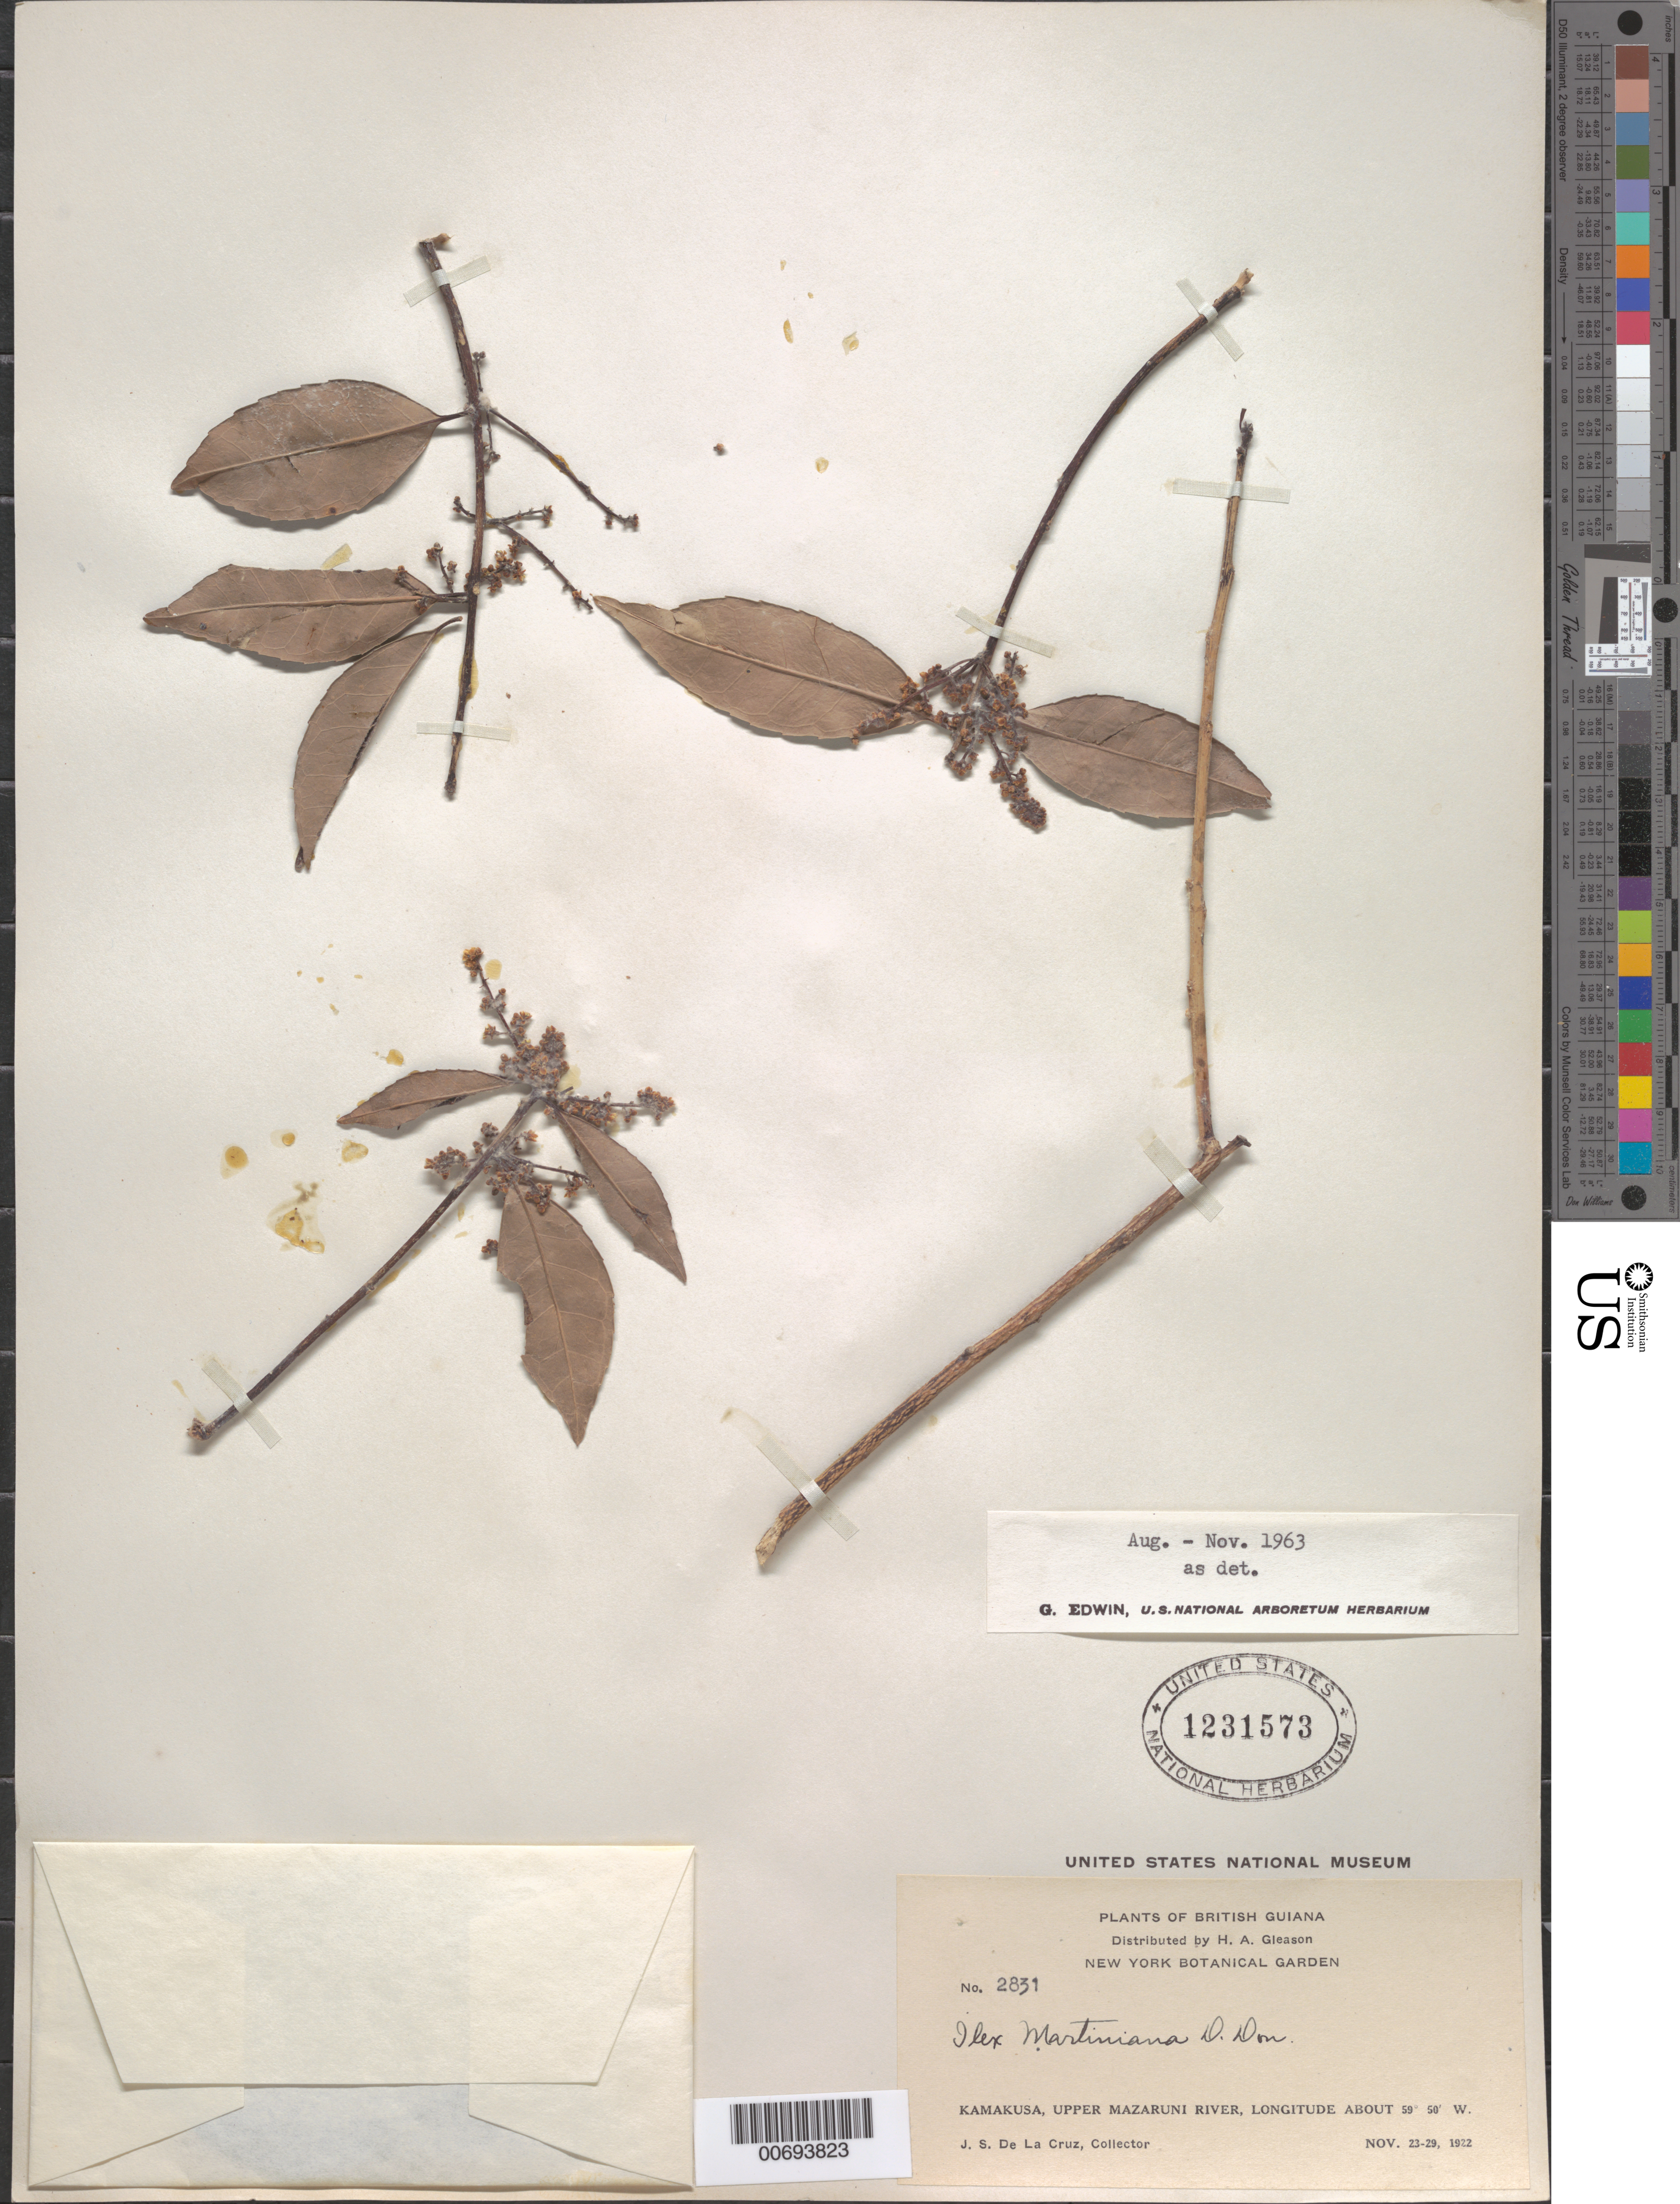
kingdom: Plantae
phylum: Tracheophyta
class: Magnoliopsida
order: Aquifoliales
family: Aquifoliaceae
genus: Ilex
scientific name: Ilex martiniana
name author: D. Don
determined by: Edwin, G.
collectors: J. S. de la Cruz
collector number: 2831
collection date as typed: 23-Nov-22 to 29-Nov-22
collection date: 1922-11-23/1922-11-29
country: Guyana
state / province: Cuyuni-Mazaruni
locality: Kamakusa, Upper Mazaruni R.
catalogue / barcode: US 1231573